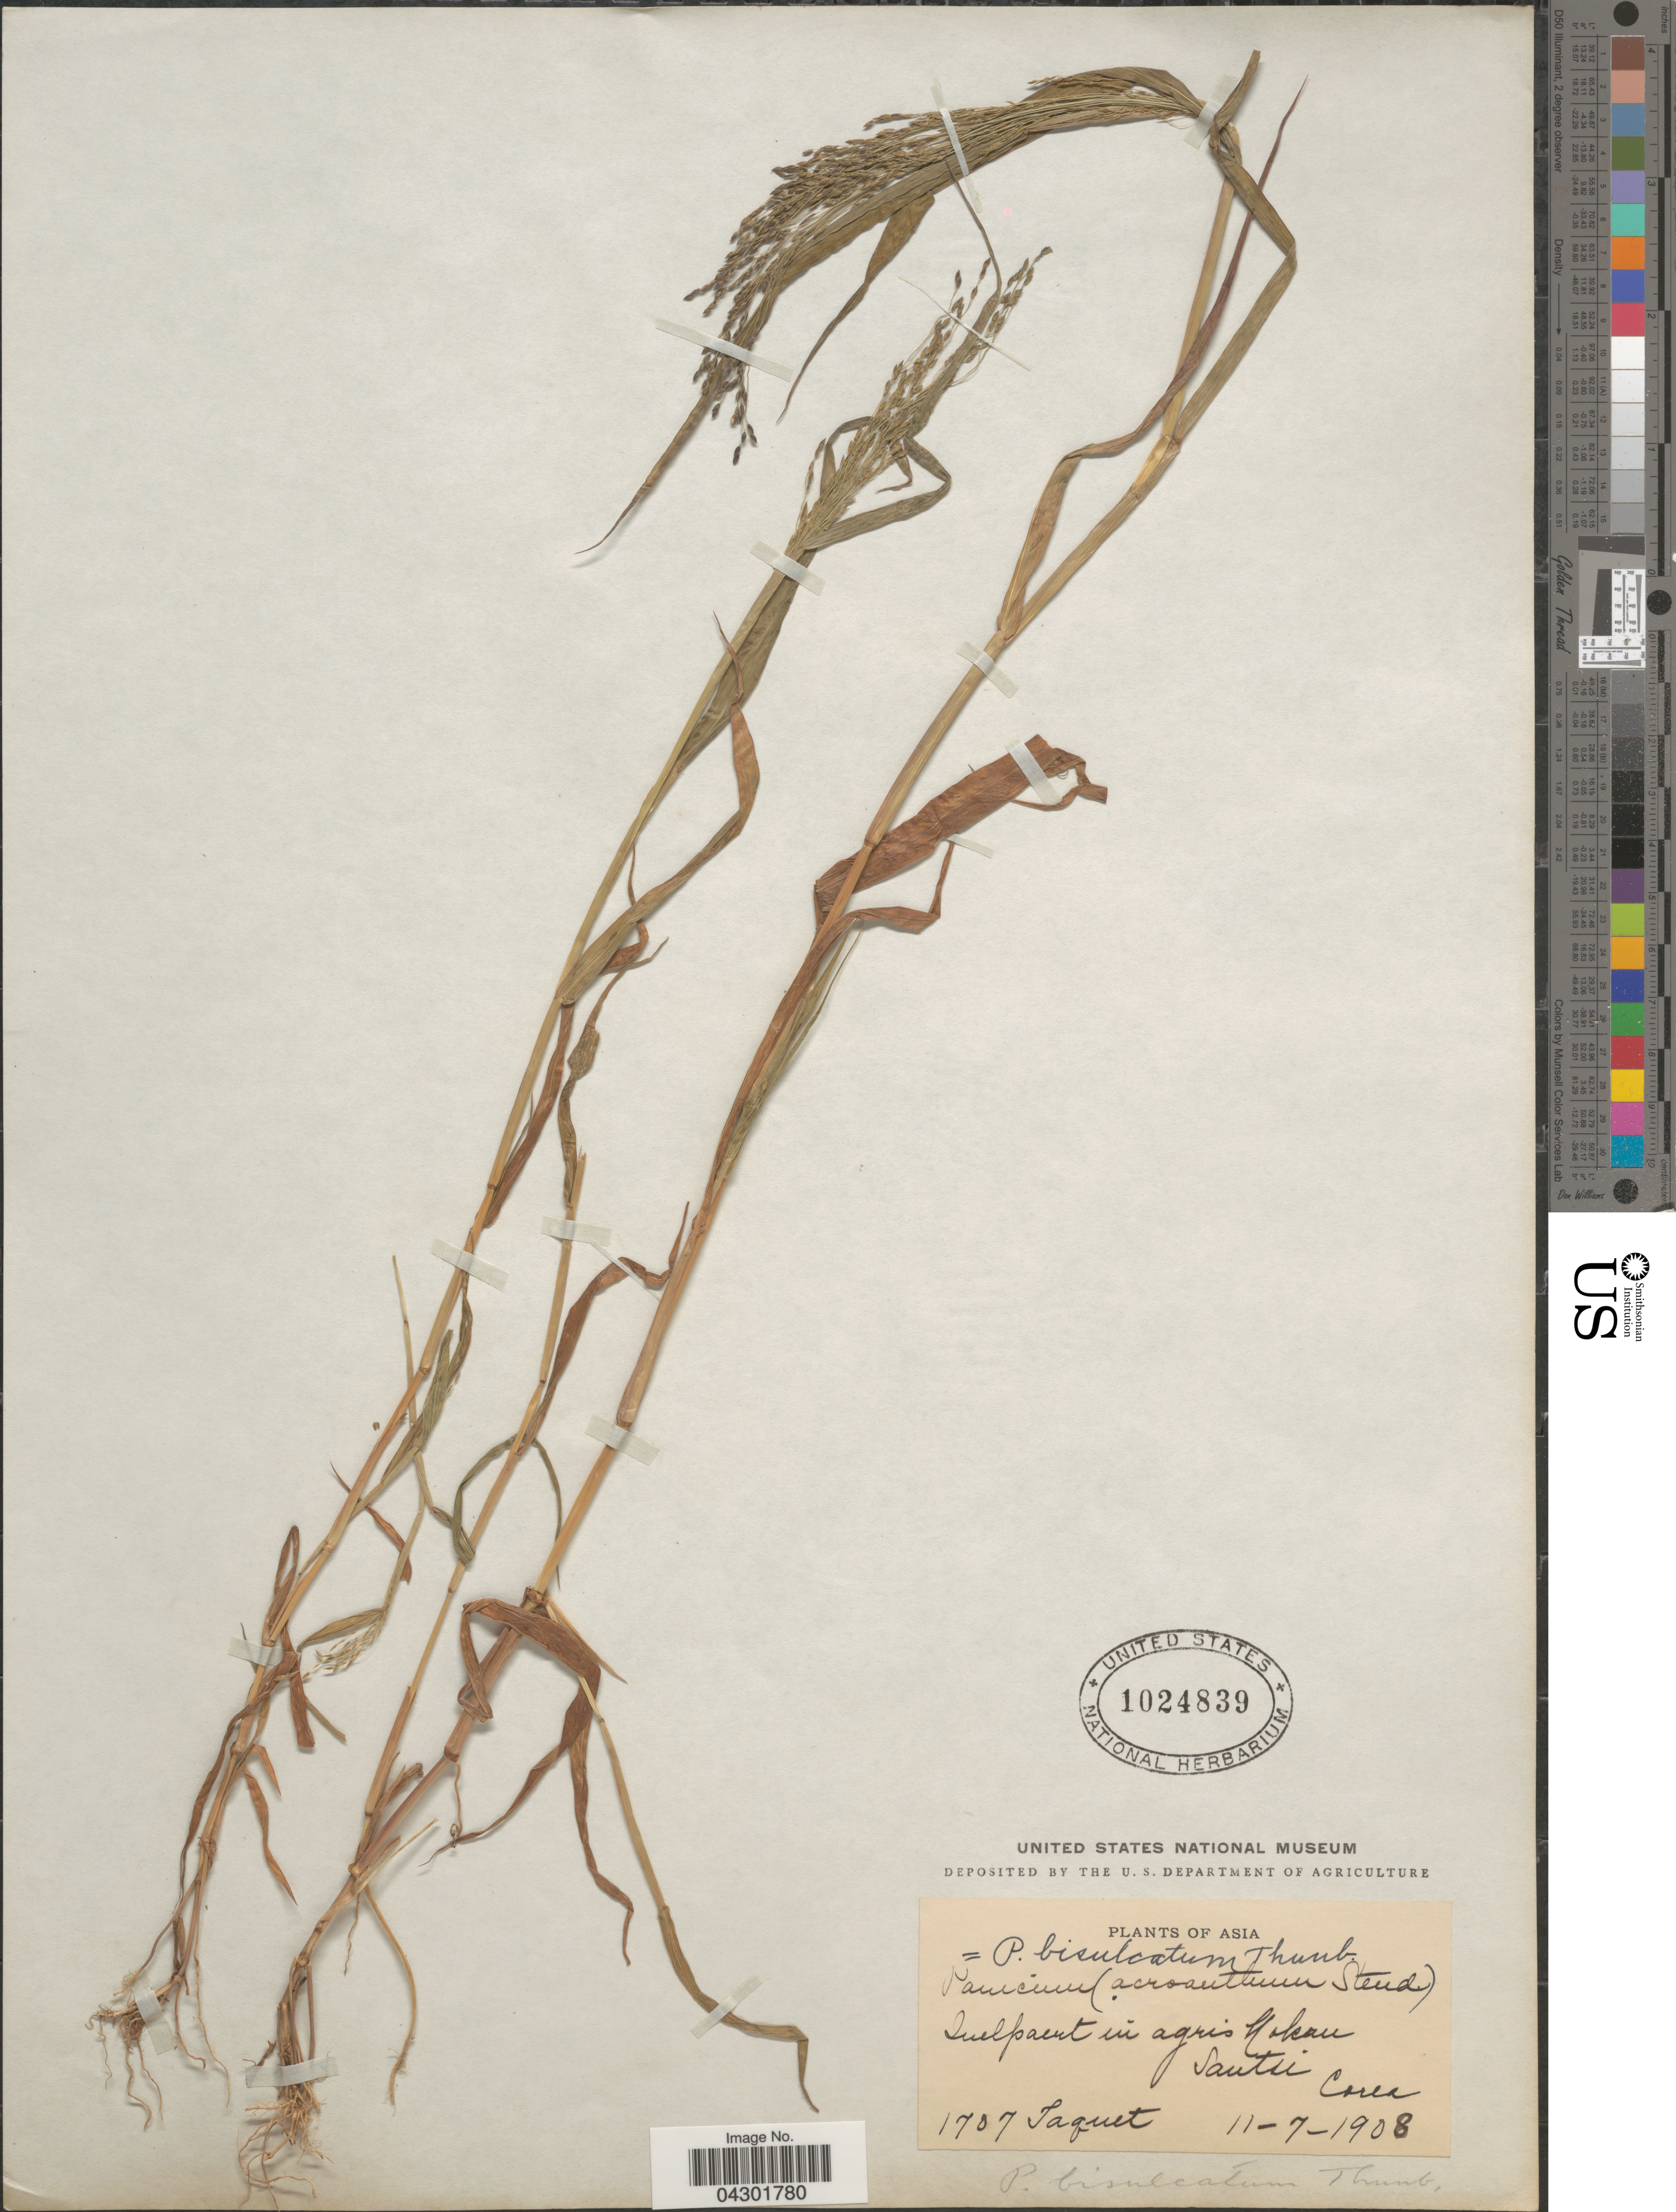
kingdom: Plantae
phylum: Tracheophyta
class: Liliopsida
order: Poales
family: Poaceae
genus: Panicum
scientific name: Panicum bisulcatum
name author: Thunb.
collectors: Faguet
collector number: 1707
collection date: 1908-07-11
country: South Korea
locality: Quelpart Island (Quelpart Island) in agris Mokau . Santu. Corea.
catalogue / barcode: US 1024839